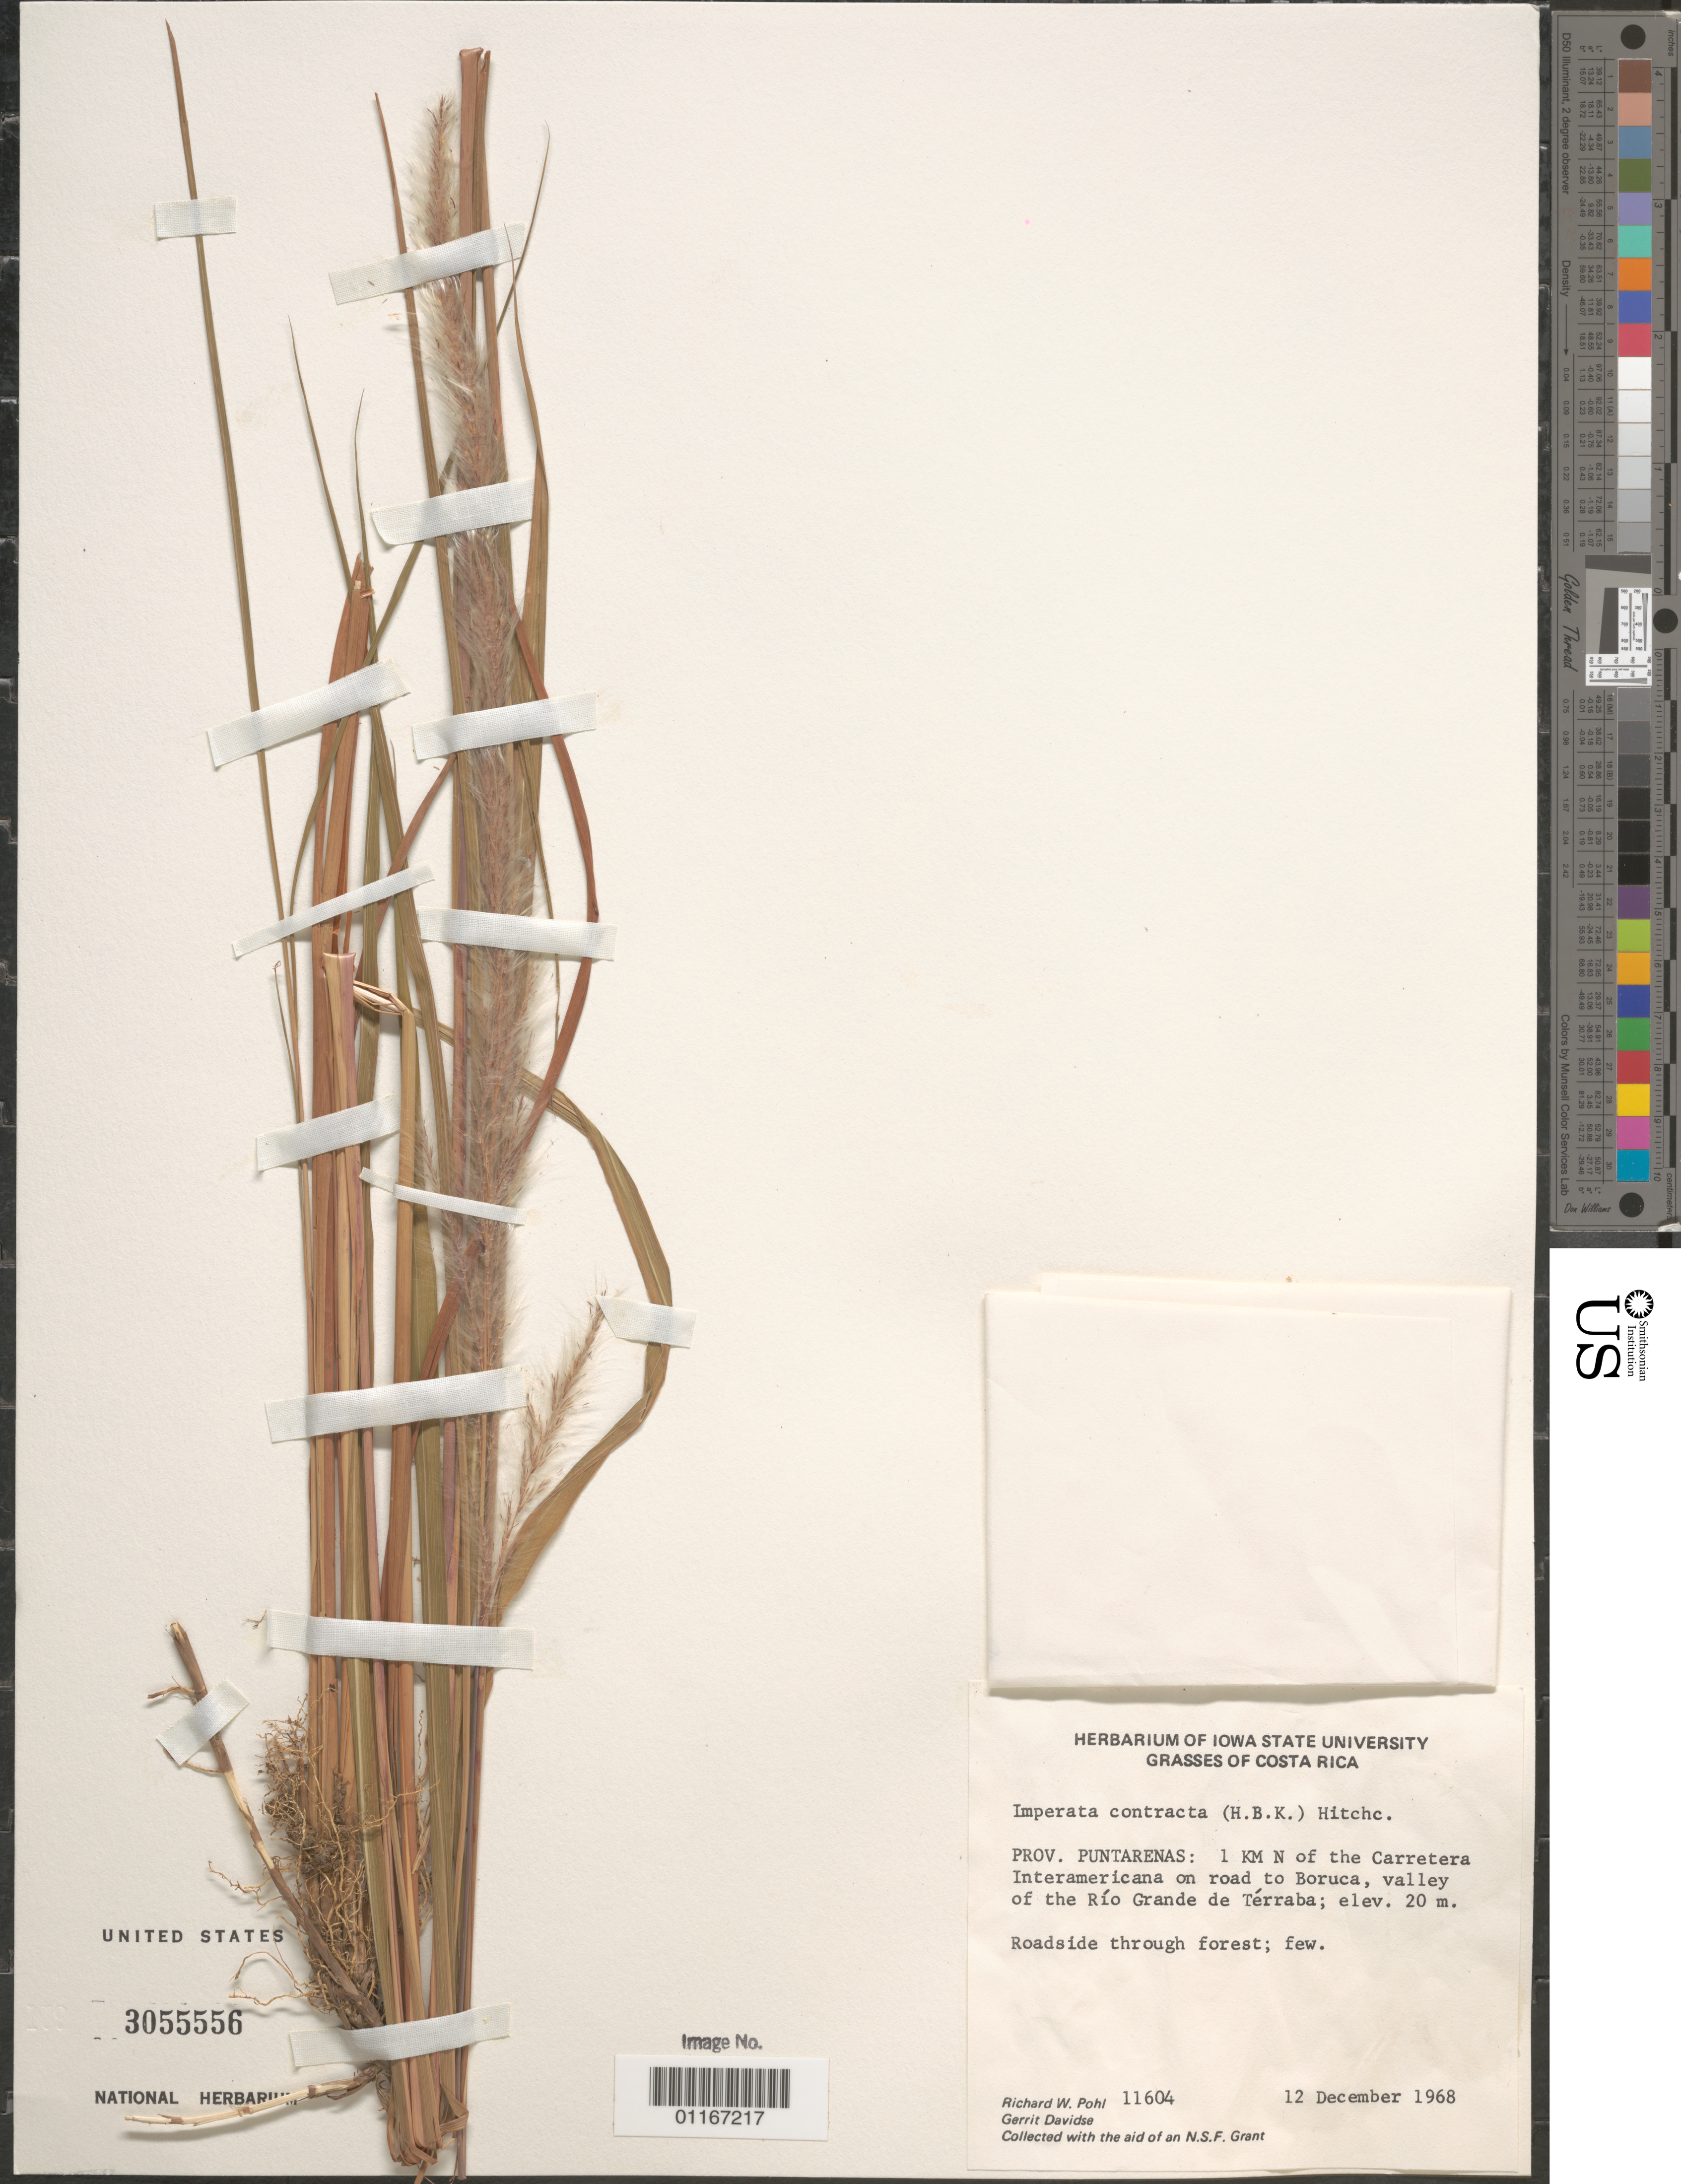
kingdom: Plantae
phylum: Tracheophyta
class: Liliopsida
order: Poales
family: Poaceae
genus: Imperata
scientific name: Imperata contracta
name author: (Kunth) Hitchc.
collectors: R. W. Pohl & G. Davidse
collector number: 11604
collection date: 1968-12-12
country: Costa Rica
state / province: Puntarenas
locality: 1 km North of the Carretera Interamericana on road to Boruca, valley of the Rio Grande de Terraba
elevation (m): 20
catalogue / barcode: US 3055556